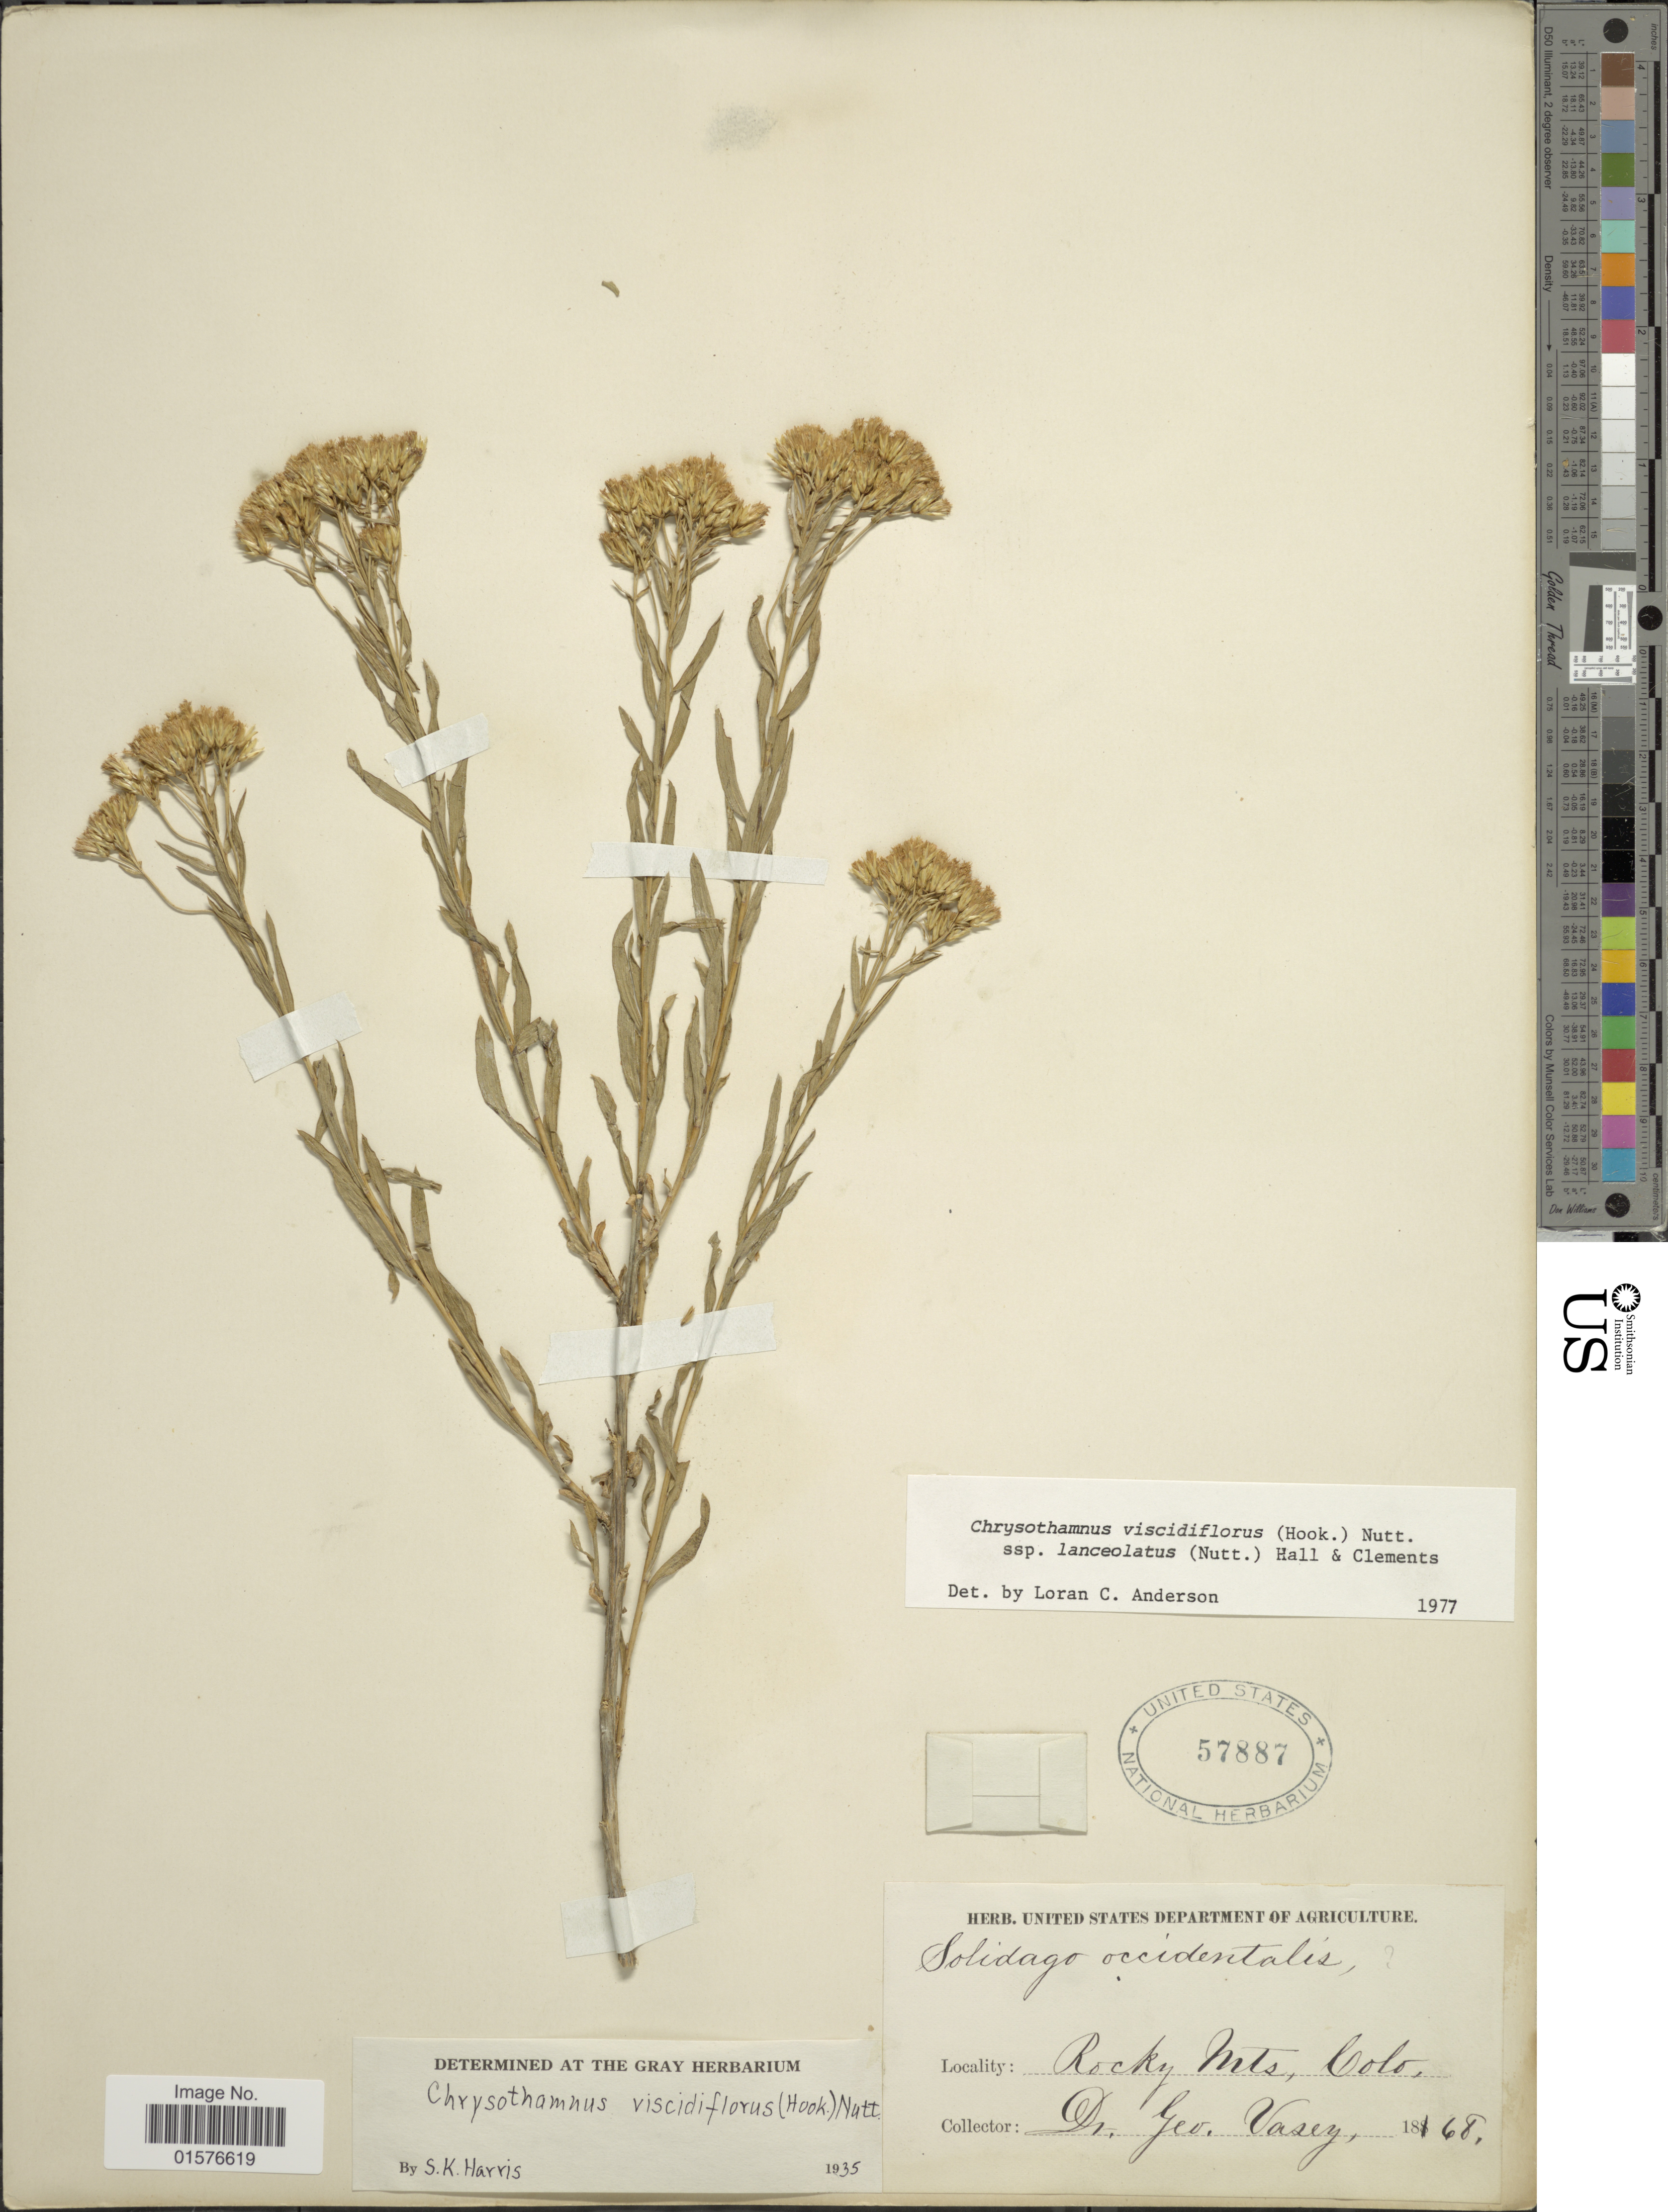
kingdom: Plantae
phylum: Tracheophyta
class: Magnoliopsida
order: Asterales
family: Asteraceae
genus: Chrysothamnus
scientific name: Chrysothamnus viscidiflorus subsp. lanceolatus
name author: (Nutt.) H.M. Hall & Clem.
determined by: Urbatsch, Lowell E., Curator (LSU), Louisiana State University (UNITED STATES)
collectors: G. Vasey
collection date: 1868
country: United States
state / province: Colorado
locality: Rocky Mts.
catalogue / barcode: US 57887